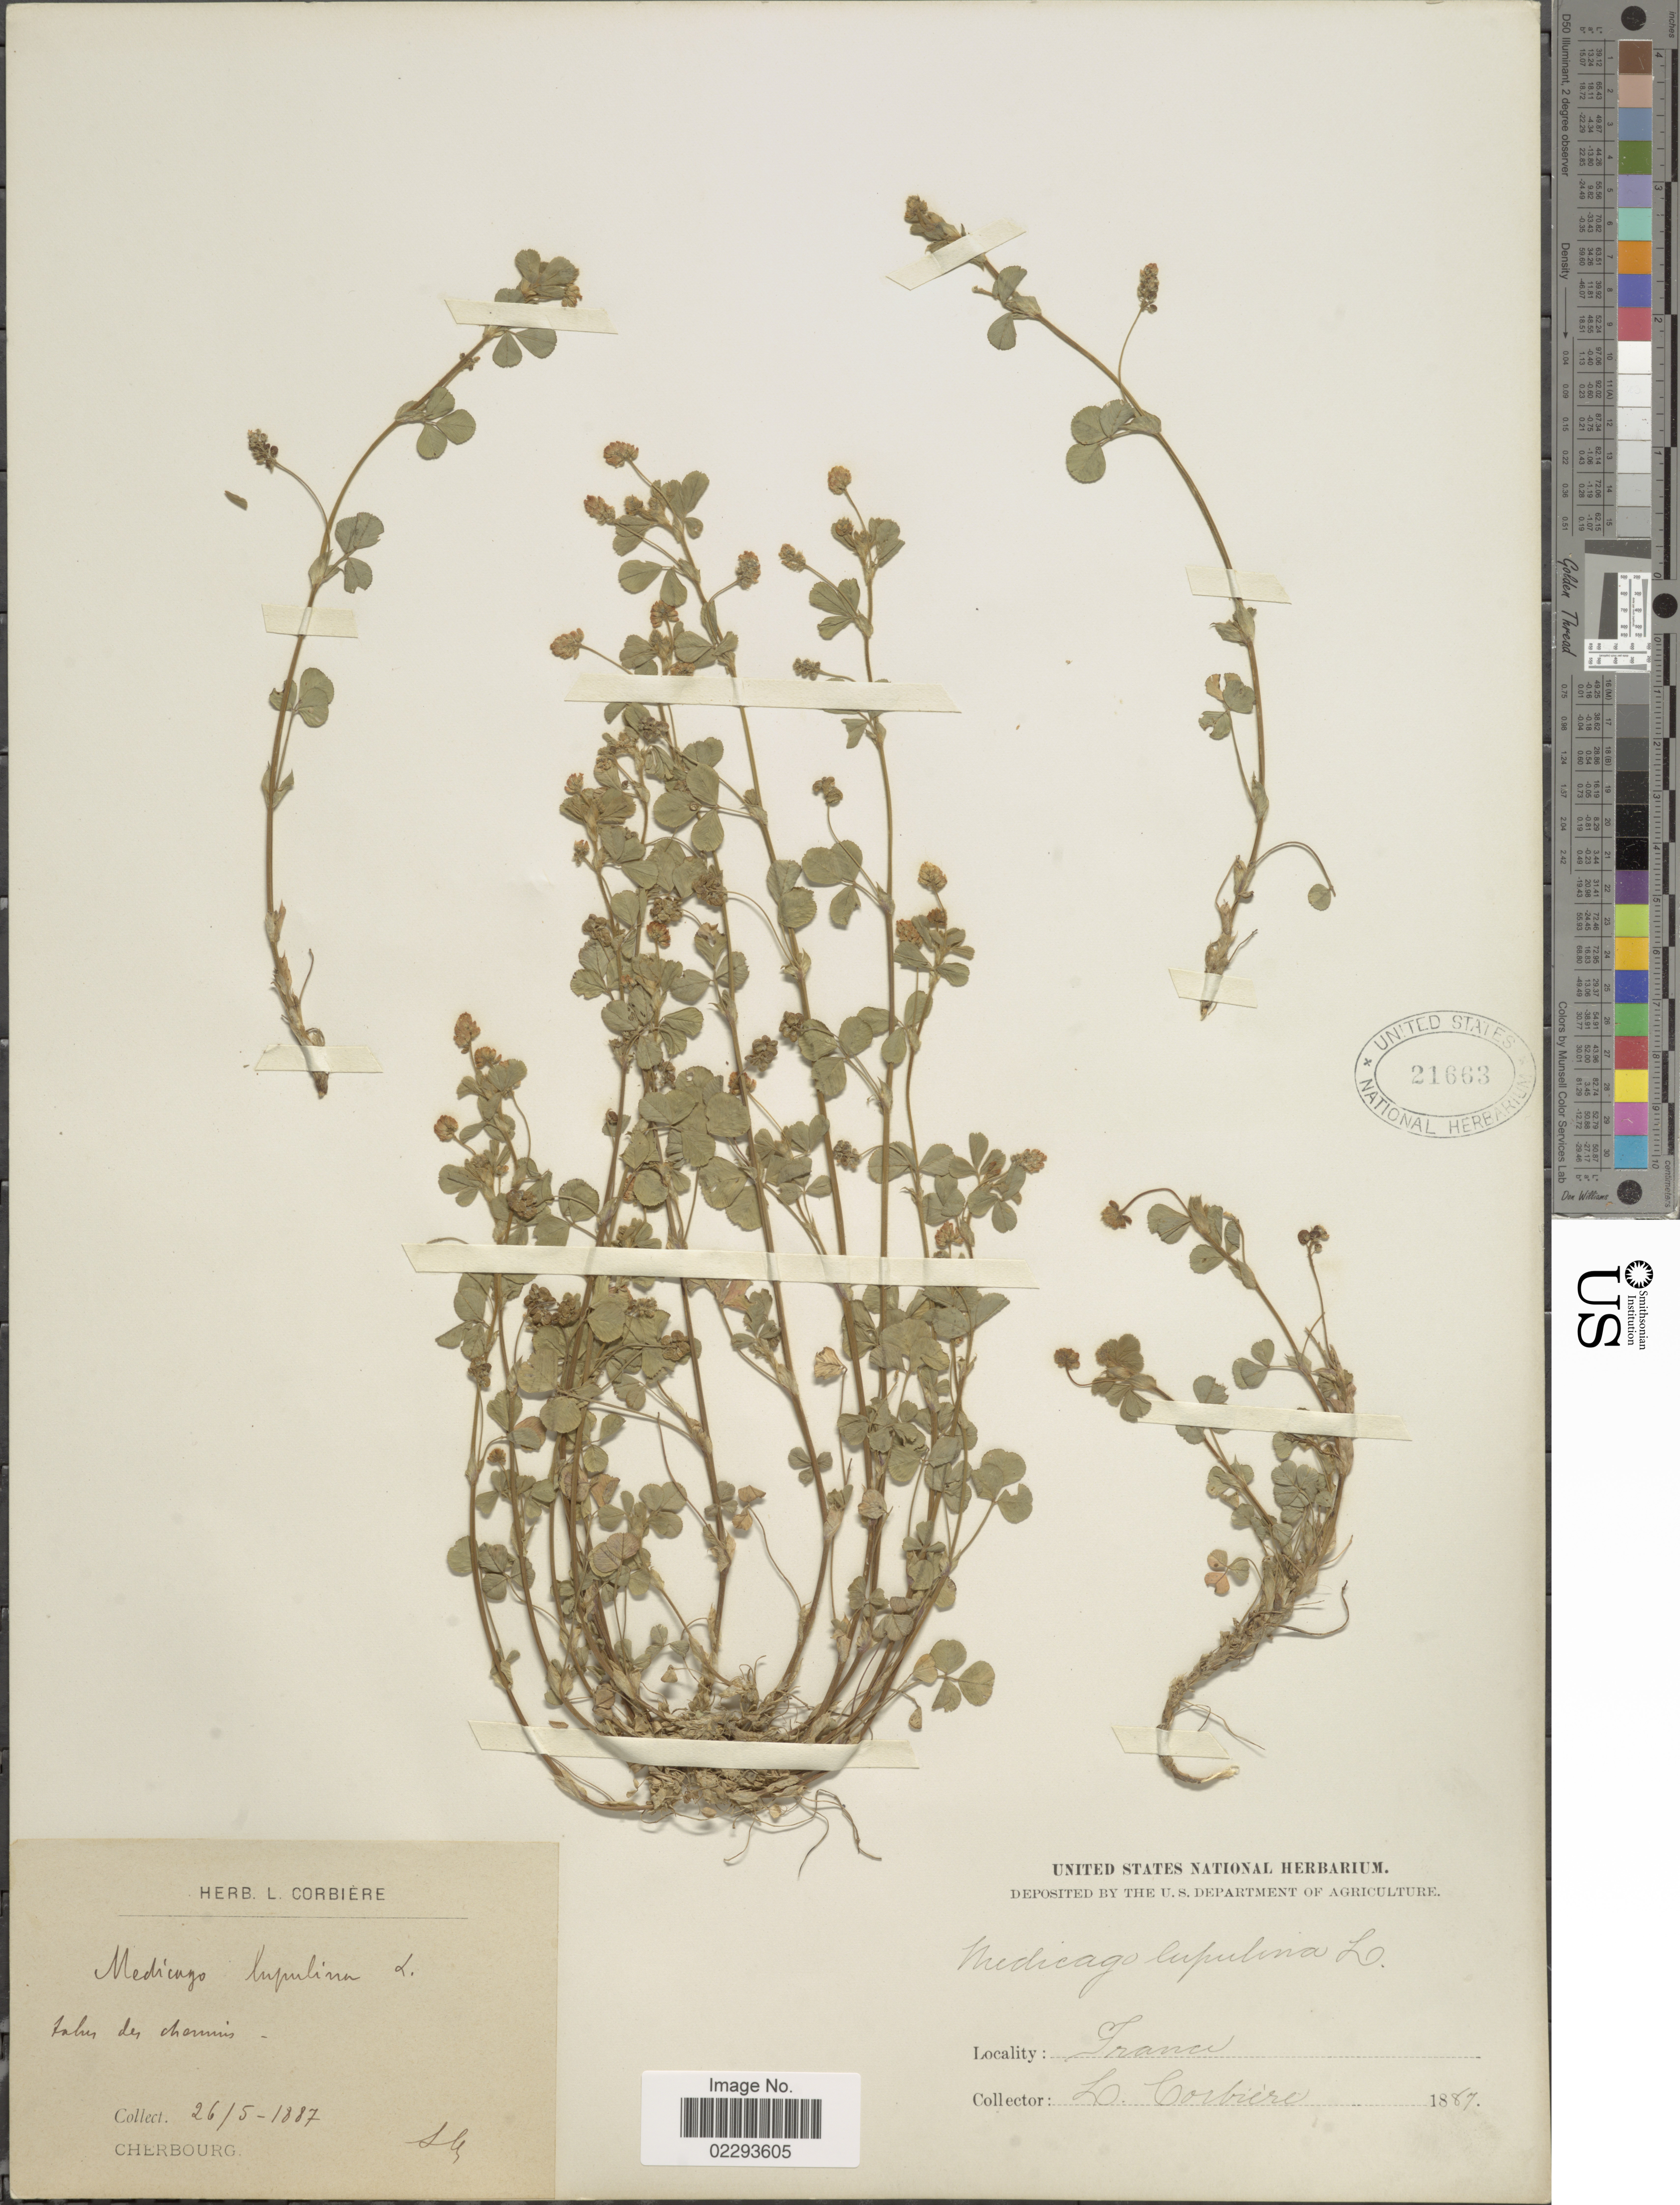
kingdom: Plantae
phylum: Tracheophyta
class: Magnoliopsida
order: Fabales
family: Fabaceae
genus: Medicago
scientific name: Medicago lupulina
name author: L.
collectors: L. Corbière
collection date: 1887-05-26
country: France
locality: Talus de Chemins. Cherbourg,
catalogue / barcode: US 21663